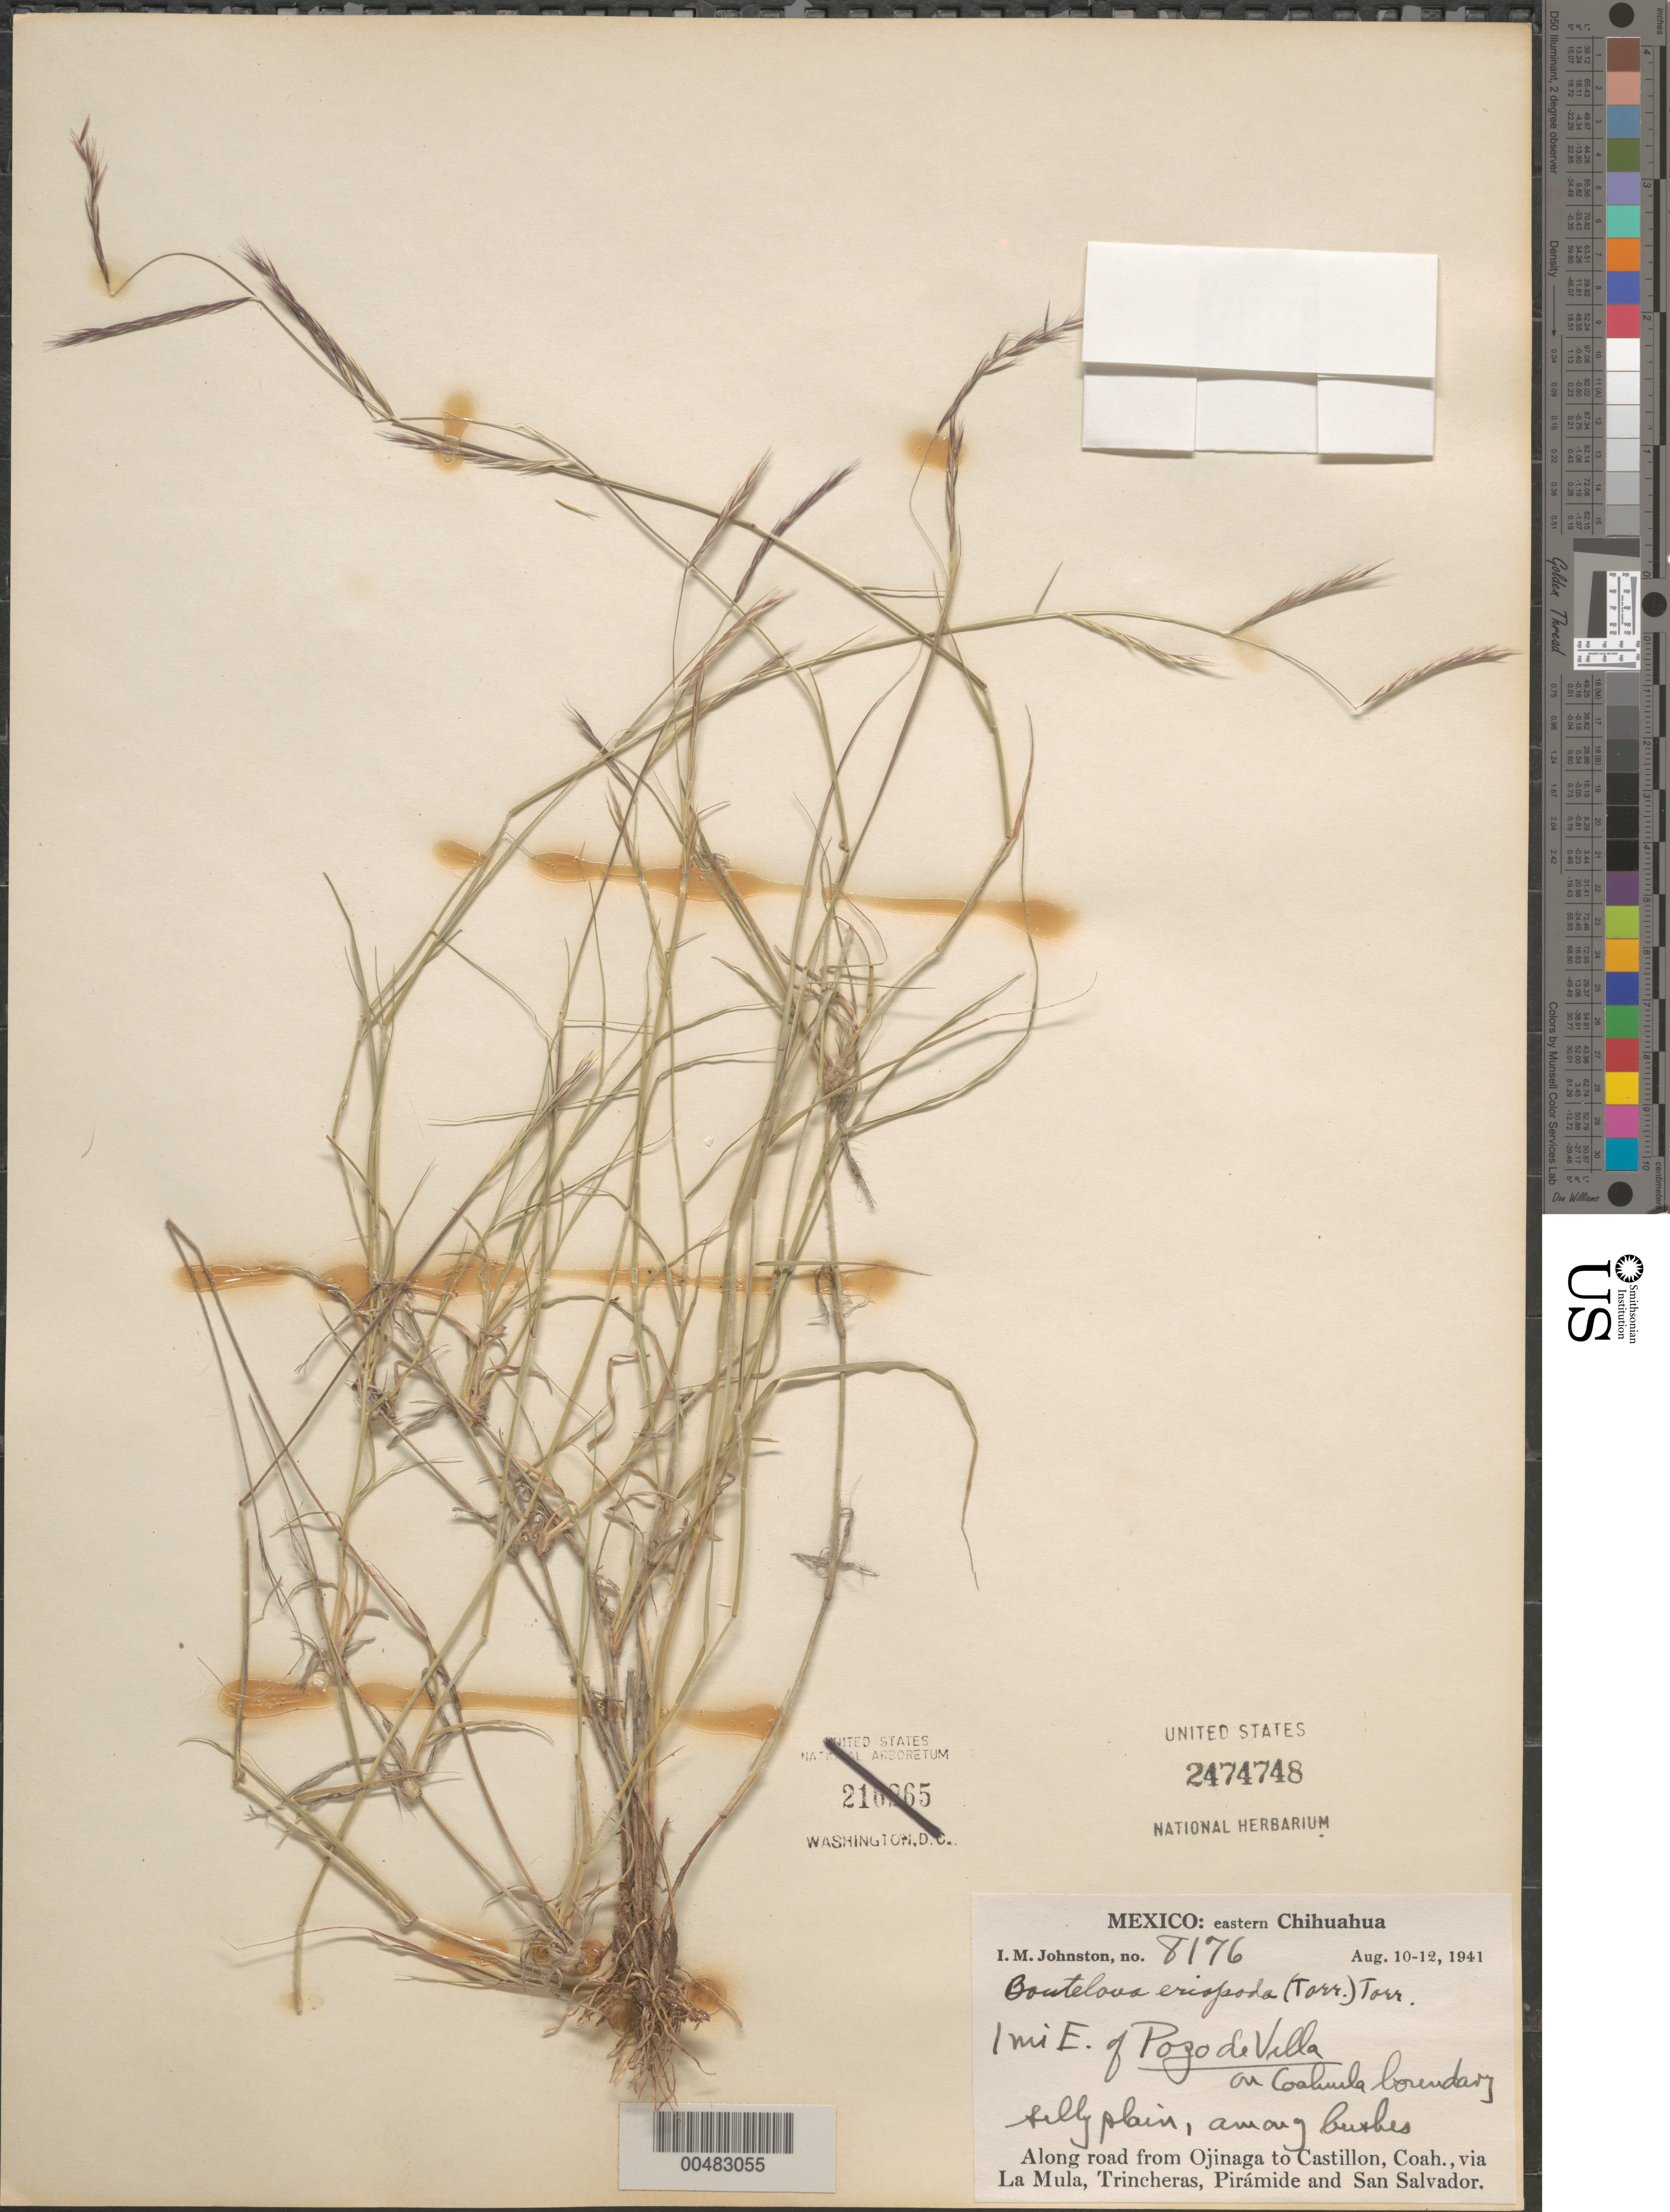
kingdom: Plantae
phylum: Tracheophyta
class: Liliopsida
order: Poales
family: Poaceae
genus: Bouteloua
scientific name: Bouteloua eriopoda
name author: (Torr.) Torr.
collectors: I.M. Johnston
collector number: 8176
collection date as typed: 10 Aug 1941 to 12 Aug 1941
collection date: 1941-08-10/1941-08-12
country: Mexico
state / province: Chihuahua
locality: E CH, 1 mi E of Pozo de Villa, on CU boundary, along rd from Ojinaga to Castillon, CU, via La Mula, Trincheras, Pirámide, & S...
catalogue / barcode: US 2474748